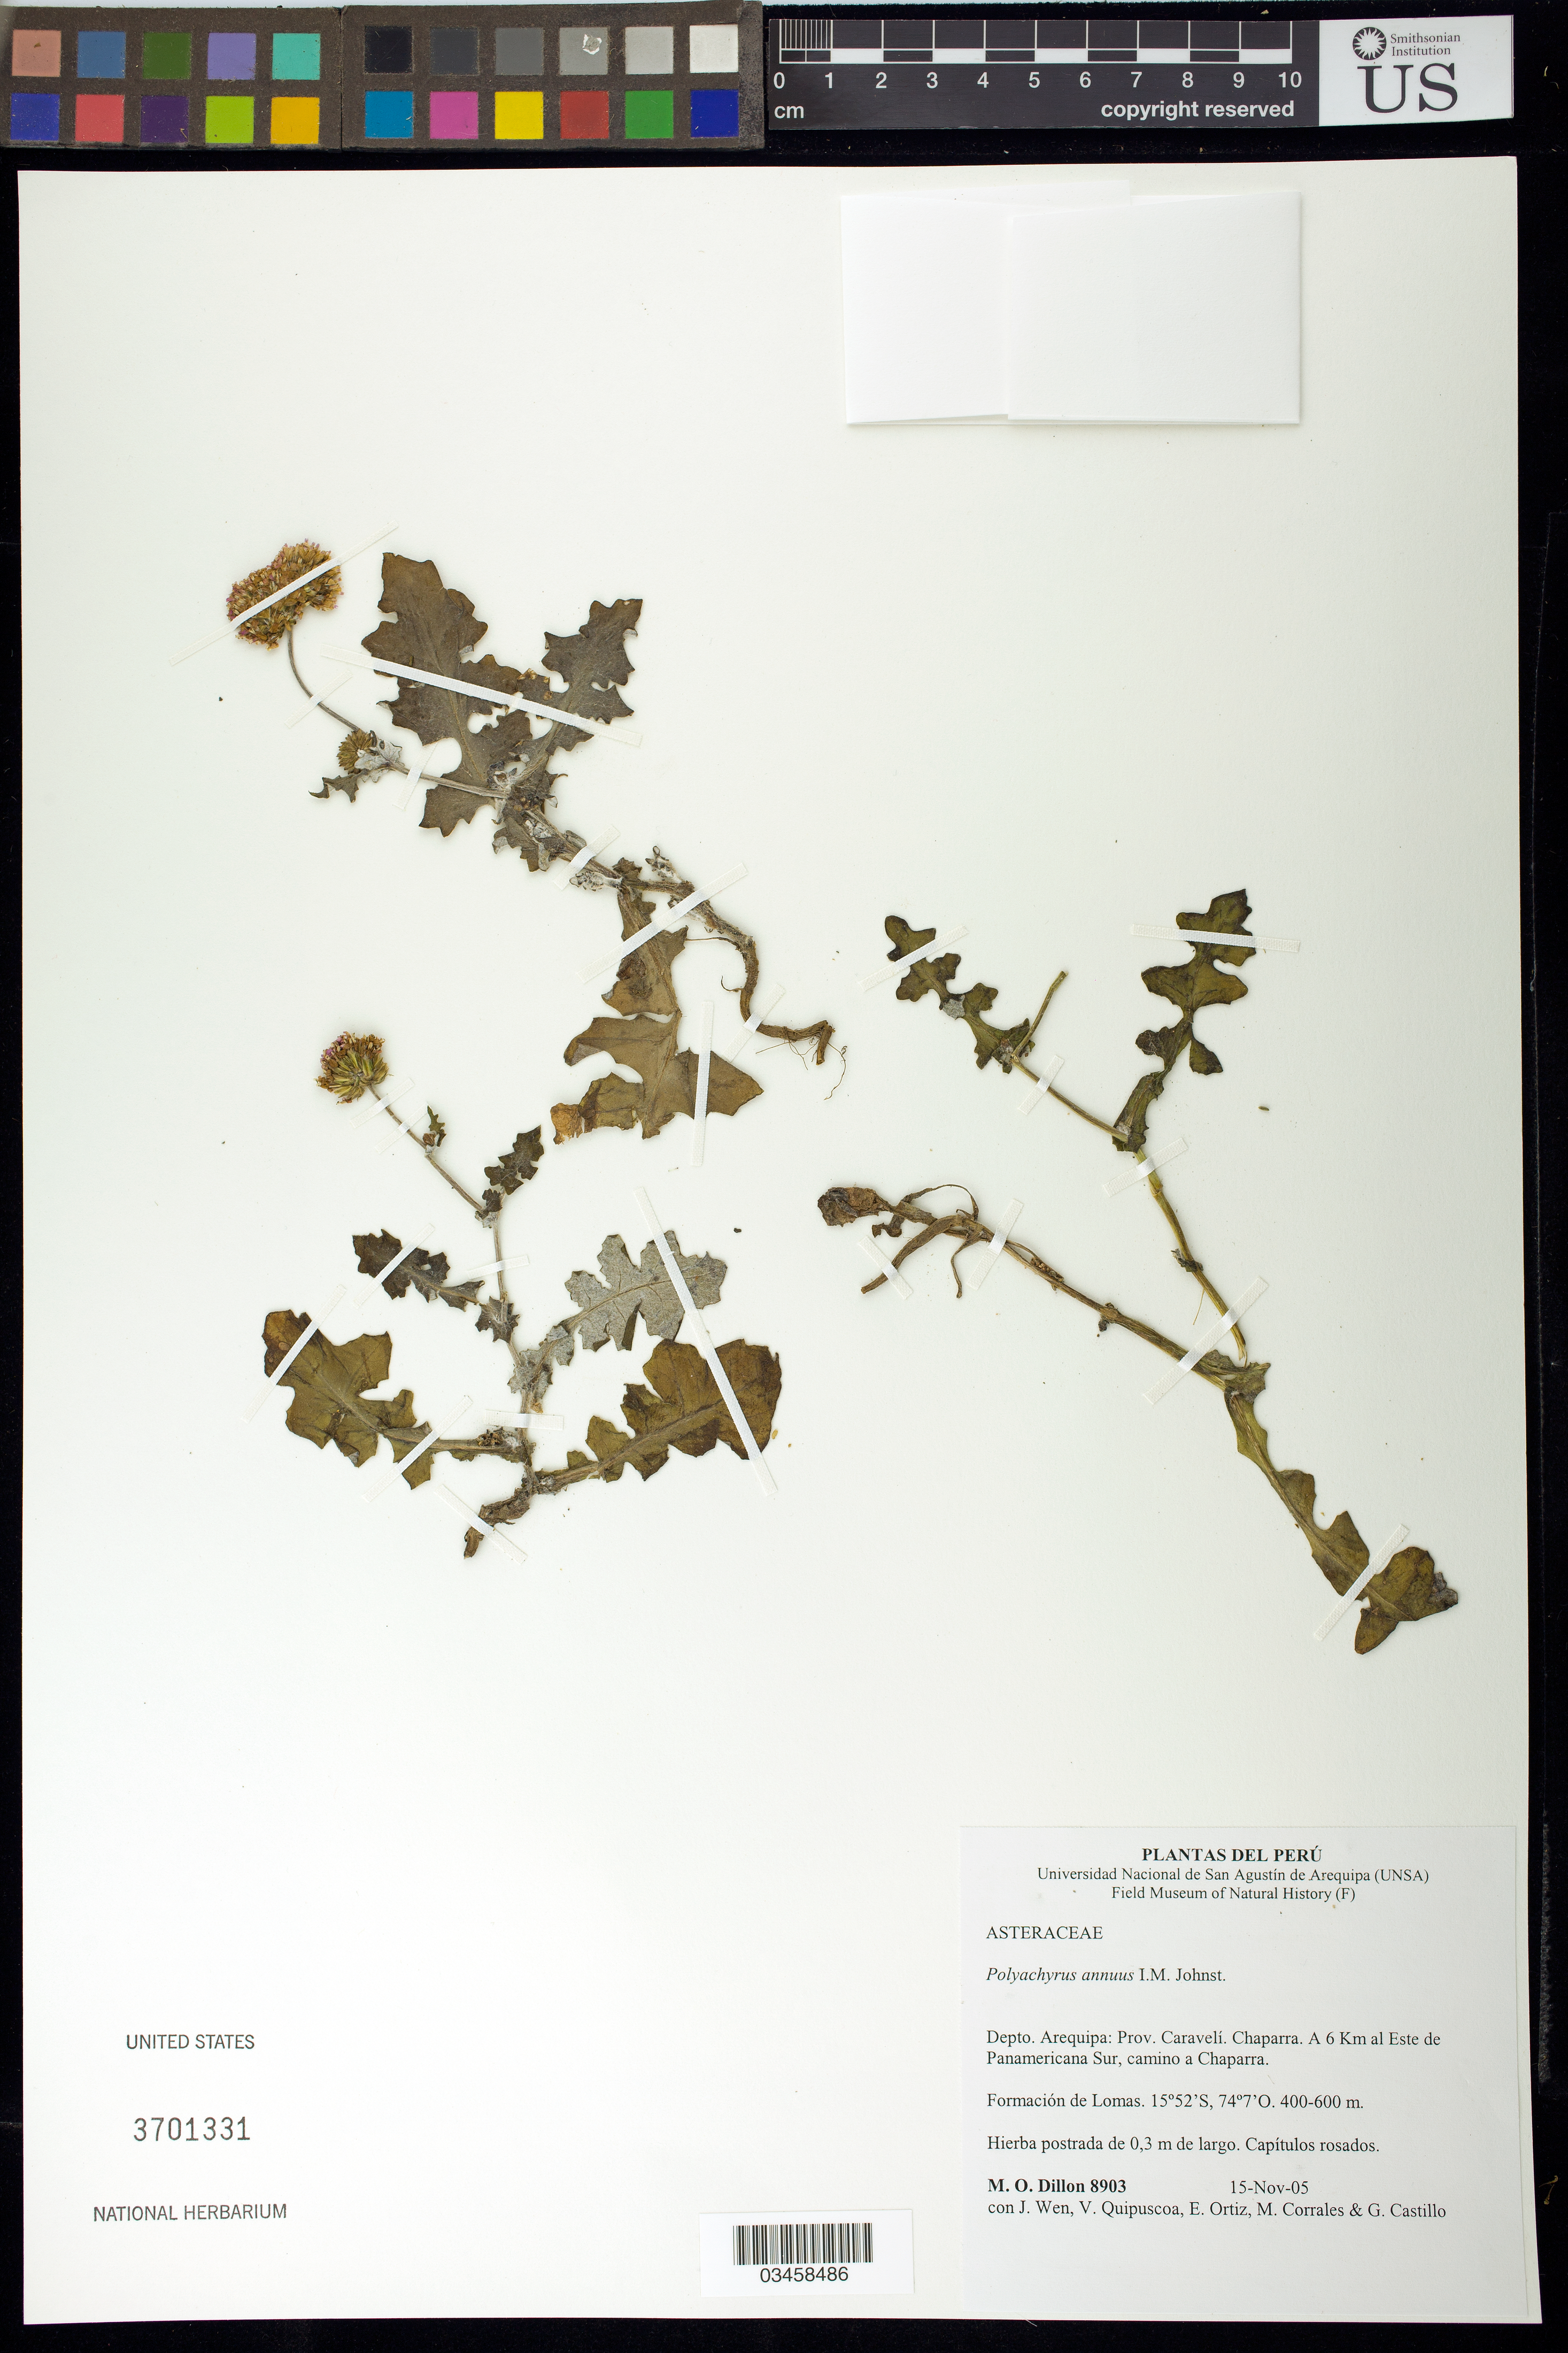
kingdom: Plantae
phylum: Tracheophyta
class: Magnoliopsida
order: Asterales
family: Asteraceae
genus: Polyachyrus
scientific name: Polyachyrus annuus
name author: I.M. Johnst.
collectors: M. O. Dillon, J. Wen, V. Quipuscoa, E. Ortiz, M. Corrales & G. Castillo C.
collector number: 8903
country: Peru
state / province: Arequipa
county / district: Caravelí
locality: Chaparra, Este de Panamericana Sur, Camino a Chaparra.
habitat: Formacion de Lomas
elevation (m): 400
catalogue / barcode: US 3701331